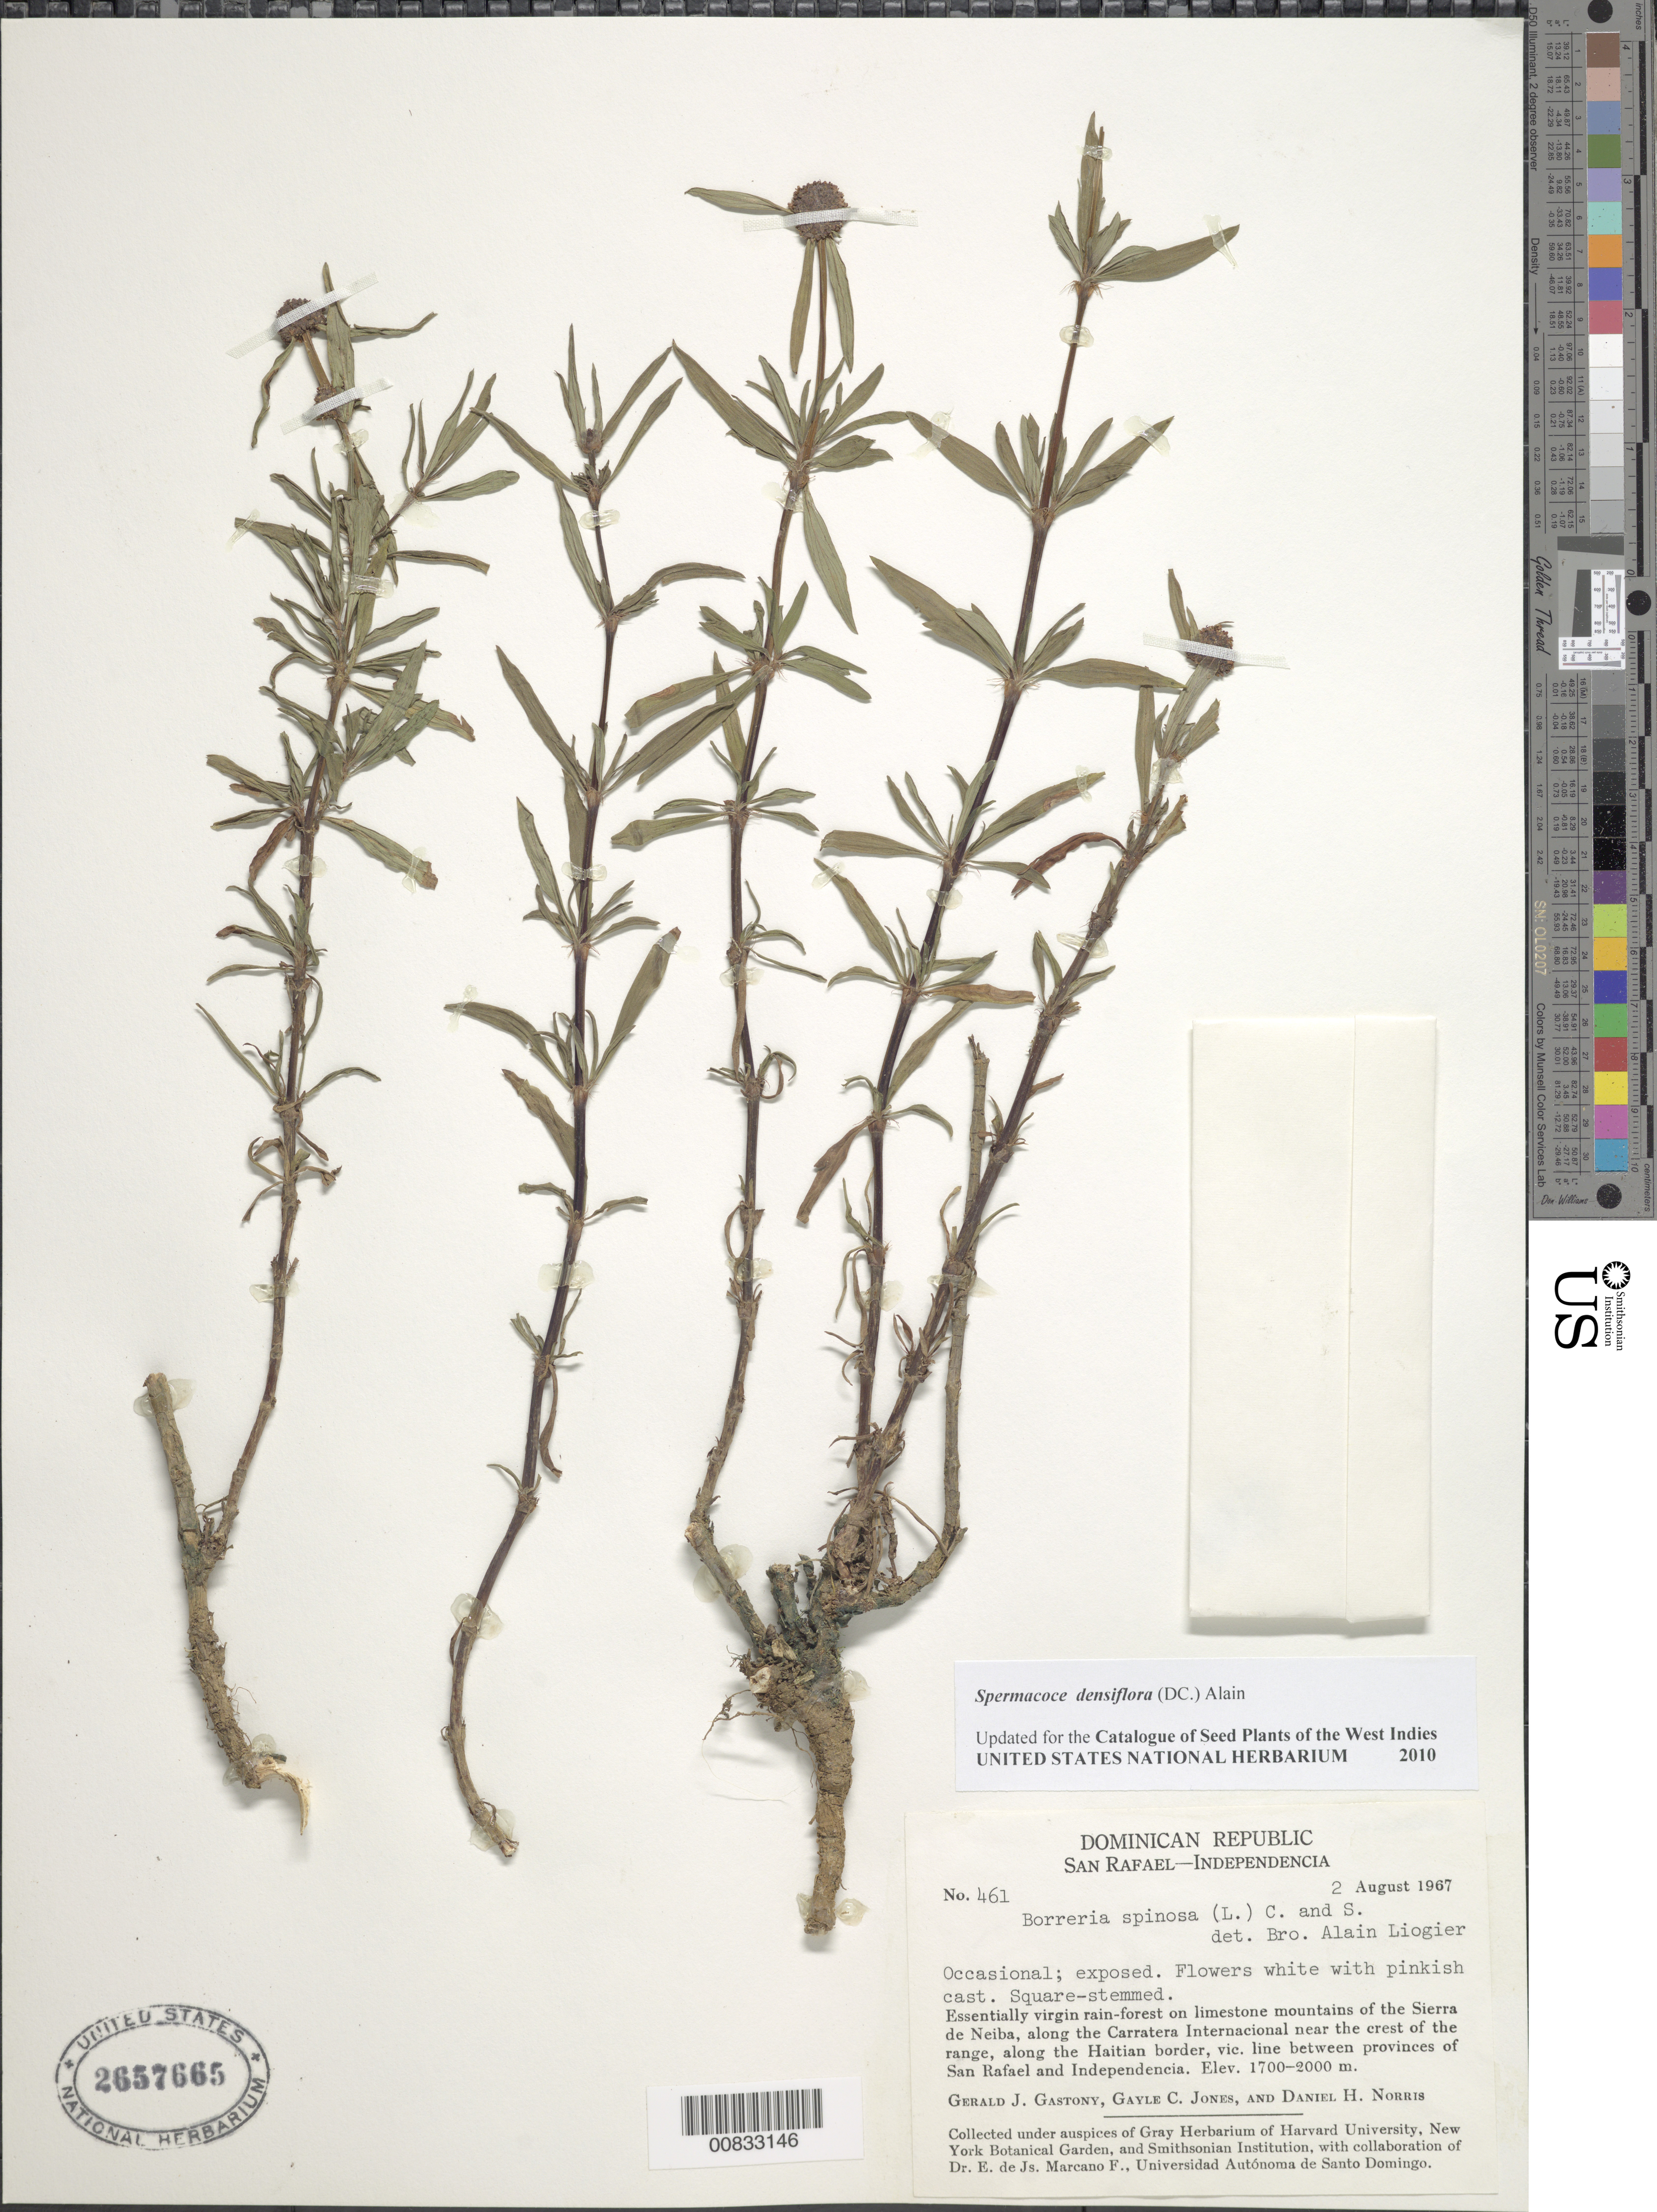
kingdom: Plantae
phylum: Tracheophyta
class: Magnoliopsida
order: Gentianales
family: Rubiaceae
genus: Machaonia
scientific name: Machaonia havanensis var. havanensis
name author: (Jacq. ex J.F. Gmel.) Alain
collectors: G. Gastony, G. C. Jones & D. H. Norris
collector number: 461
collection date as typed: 02 Aug 1967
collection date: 1967-08-02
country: Dominican Republic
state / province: Independencia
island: Hispaniola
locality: Sierra de Neiba, along the Carratera Internacional near the crest of the range, along the Haitian border, vic. Line between provinces of San Rafael and Independencia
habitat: Exposed in essentially virgin rain-forest on limestone mountain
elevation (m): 1700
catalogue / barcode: US 2657665